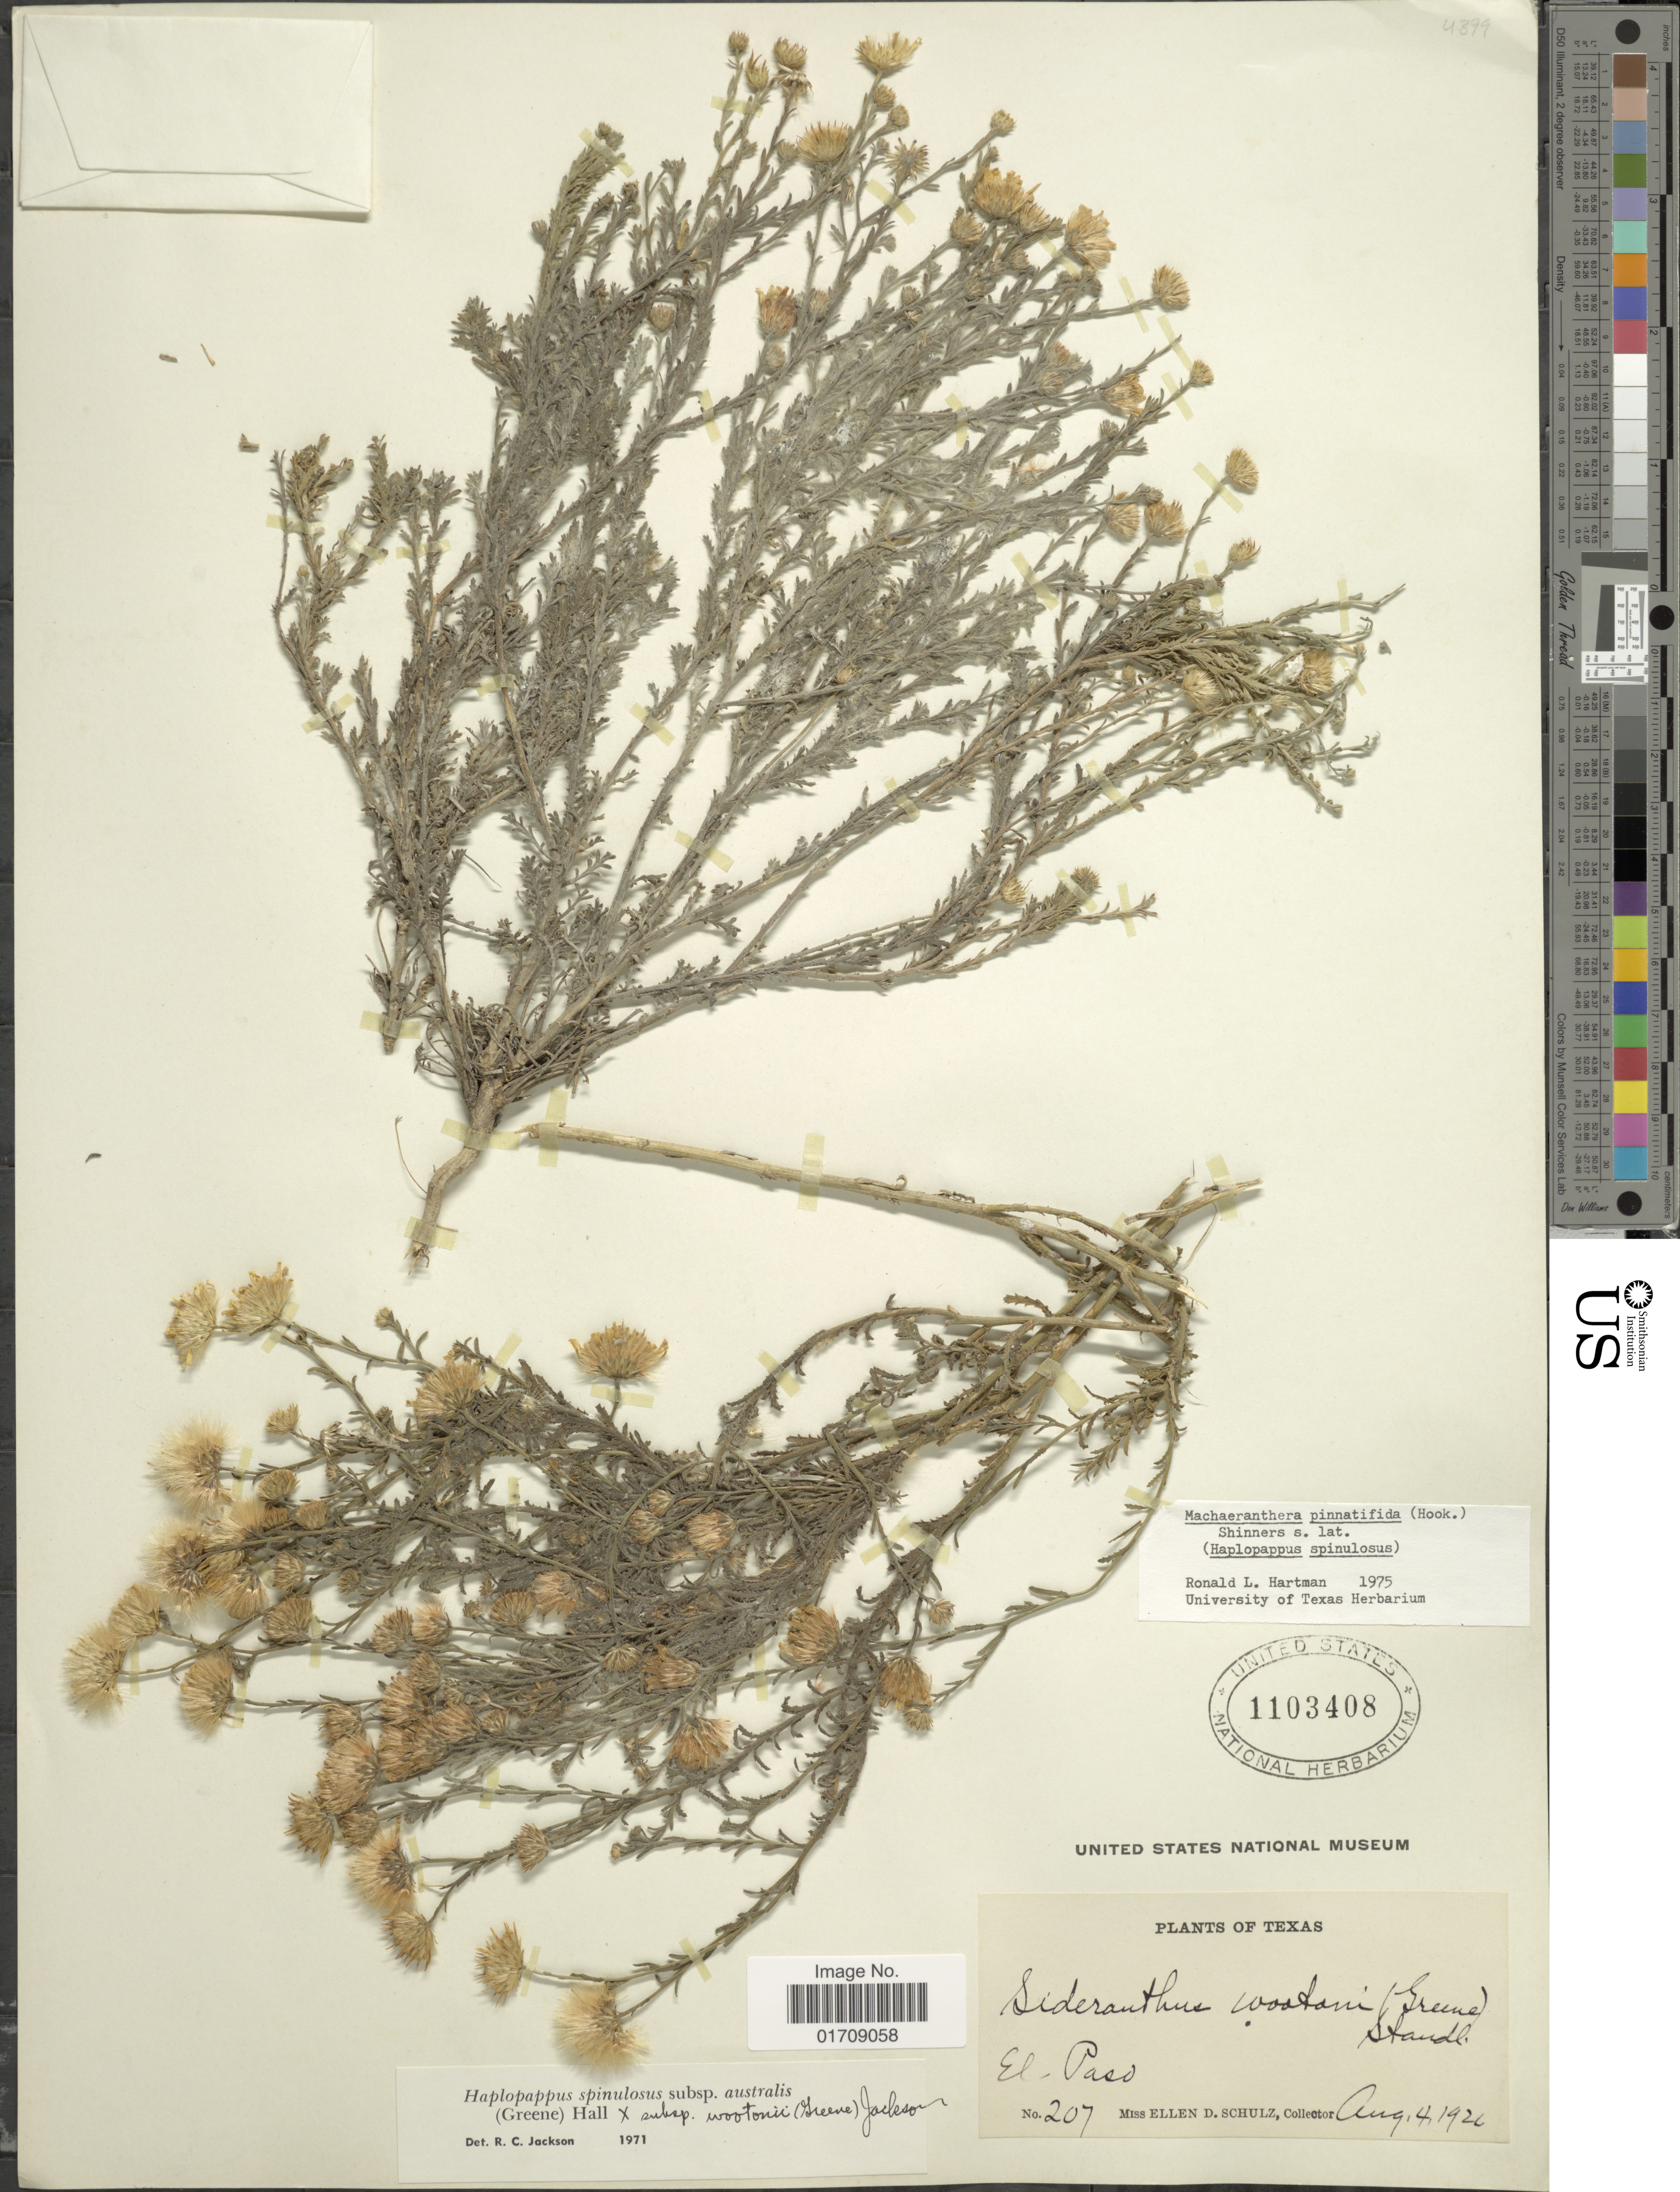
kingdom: Plantae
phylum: Tracheophyta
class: Magnoliopsida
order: Asterales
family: Asteraceae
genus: Machaeranthera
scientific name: Machaeranthera pinnatifida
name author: (Hook.) Shinners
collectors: E. D. Schulz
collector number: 207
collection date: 1920-08-04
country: United States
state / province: Texas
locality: El-Paso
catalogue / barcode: US 1103408